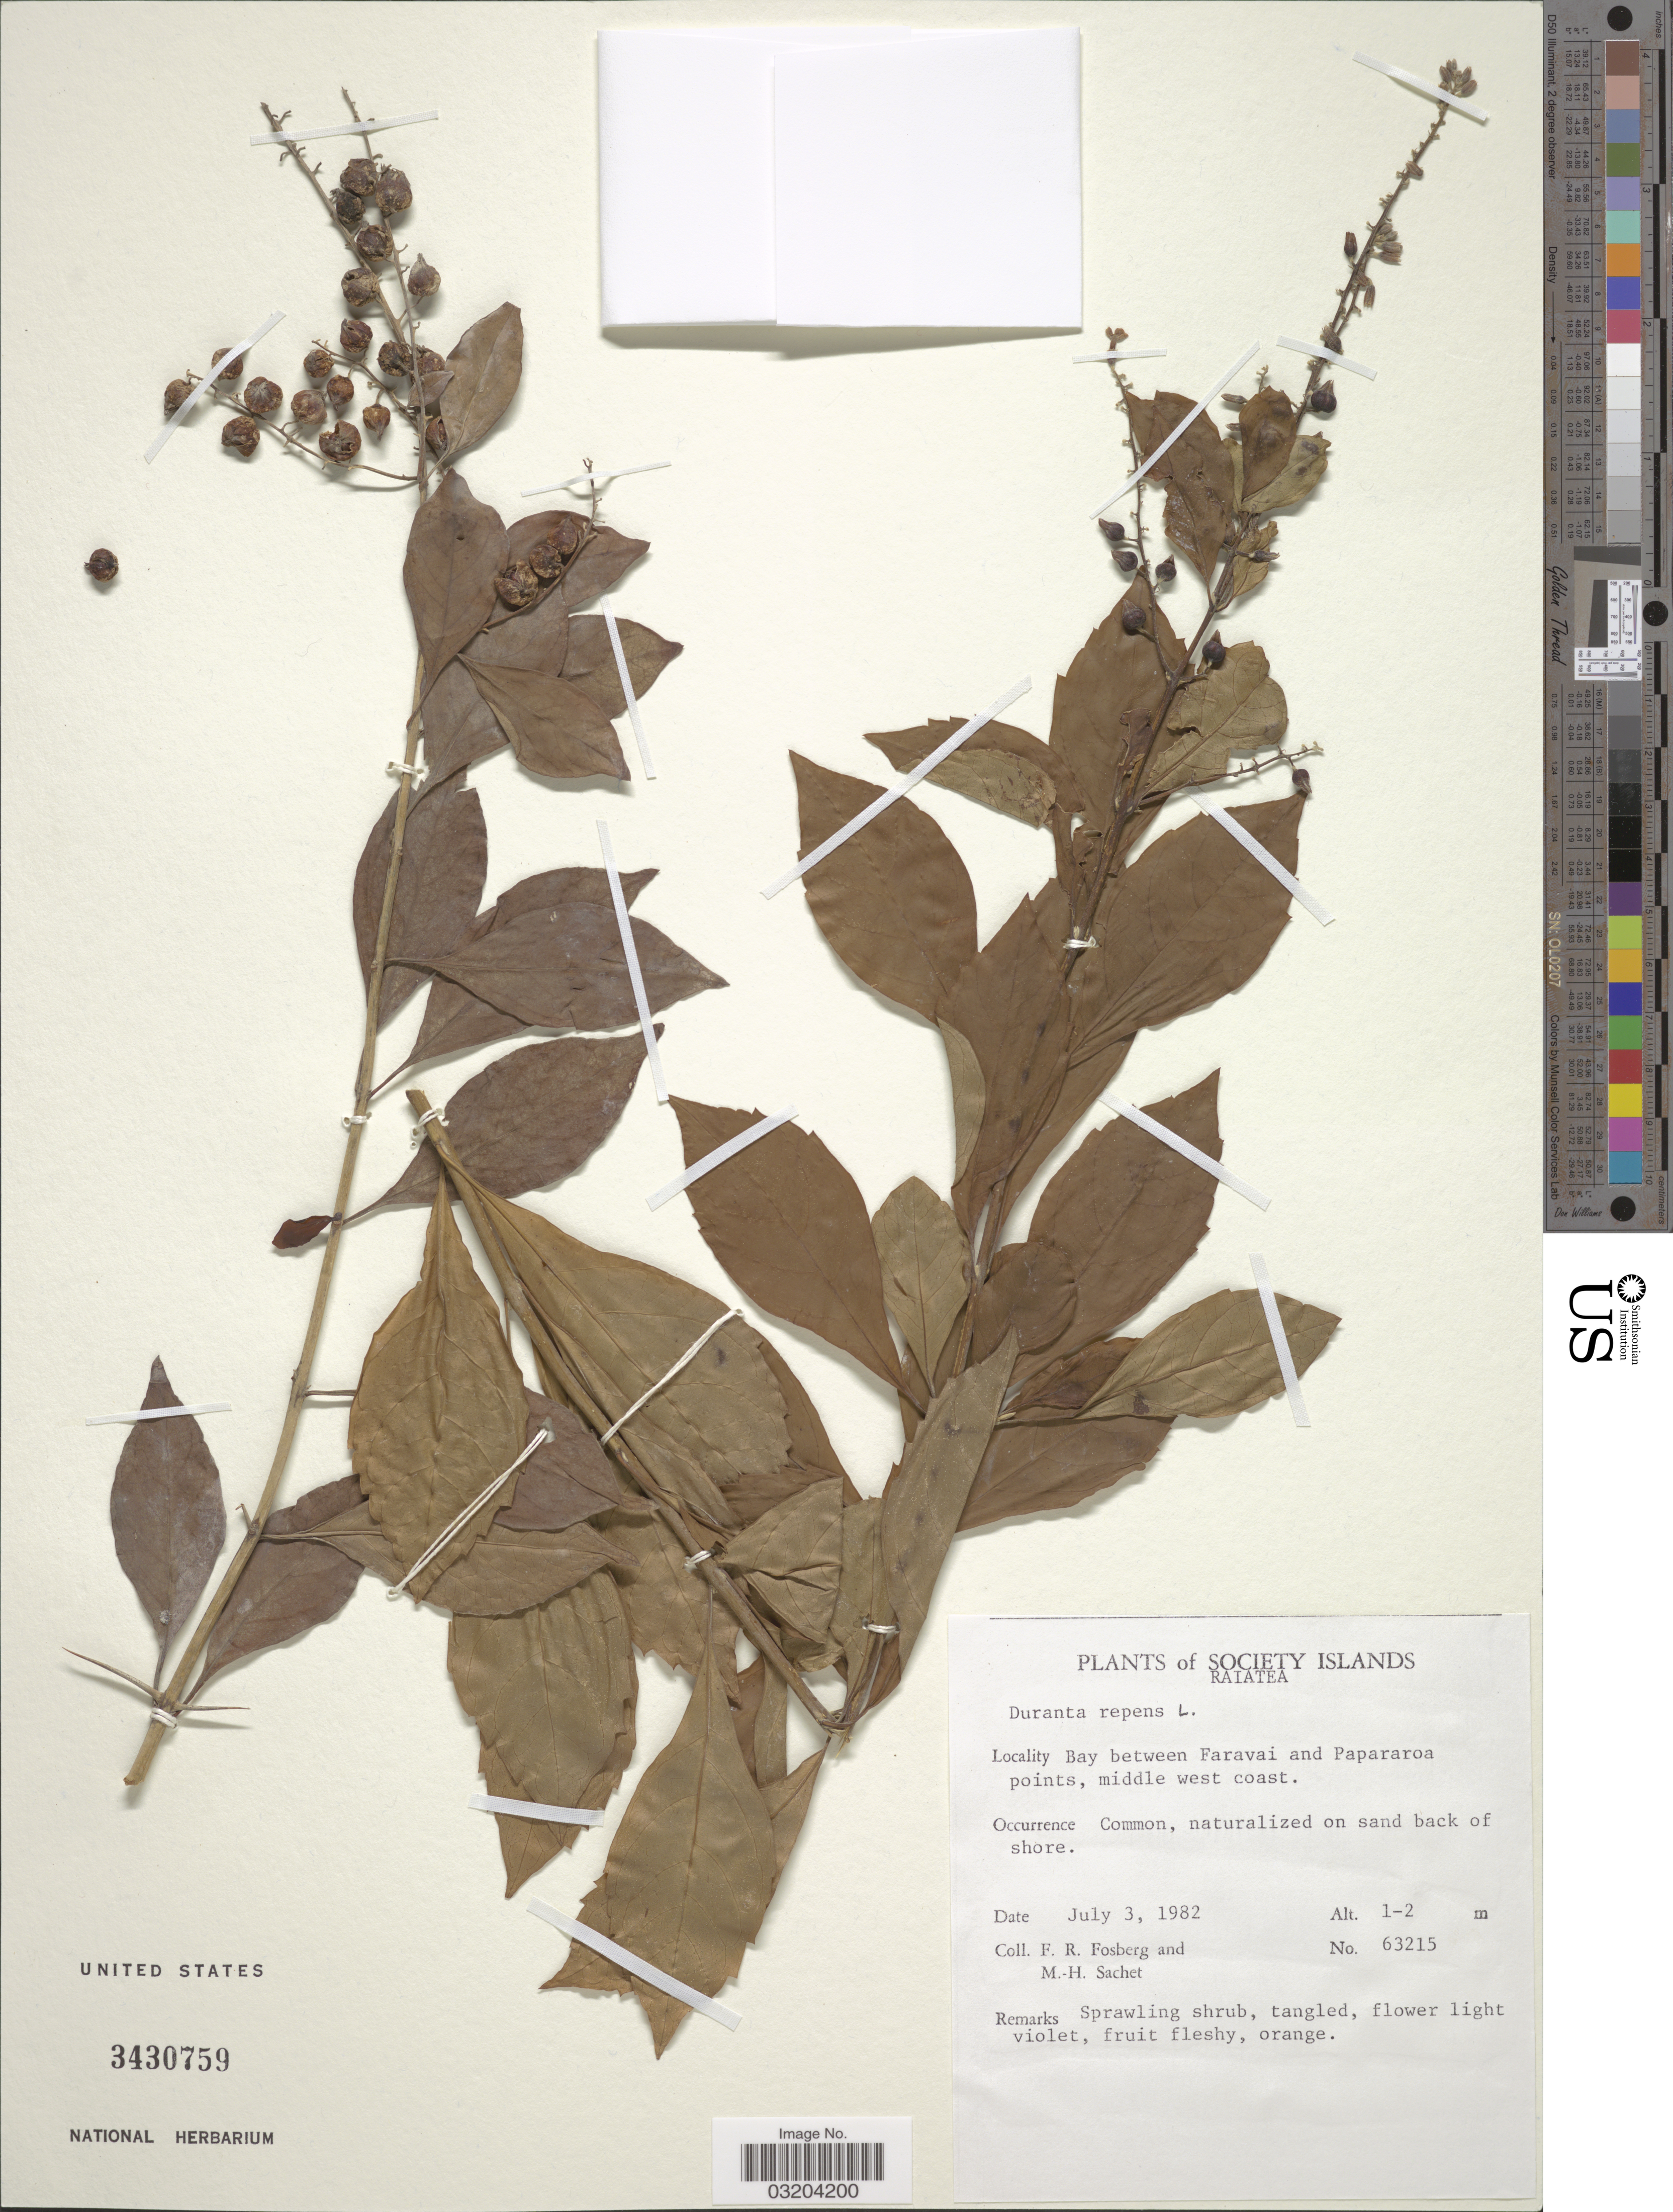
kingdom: Plantae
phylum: Tracheophyta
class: Magnoliopsida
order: Lamiales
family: Verbenaceae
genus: Duranta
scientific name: Duranta erecta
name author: L.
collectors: F. R. Fosberg & M.-H. Sachet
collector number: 63215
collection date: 1982-07-03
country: French Polynesia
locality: Society Islands, Raiatea. Bay between Faravai and Papararoa points, middle west coast.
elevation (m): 1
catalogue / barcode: US 3430759